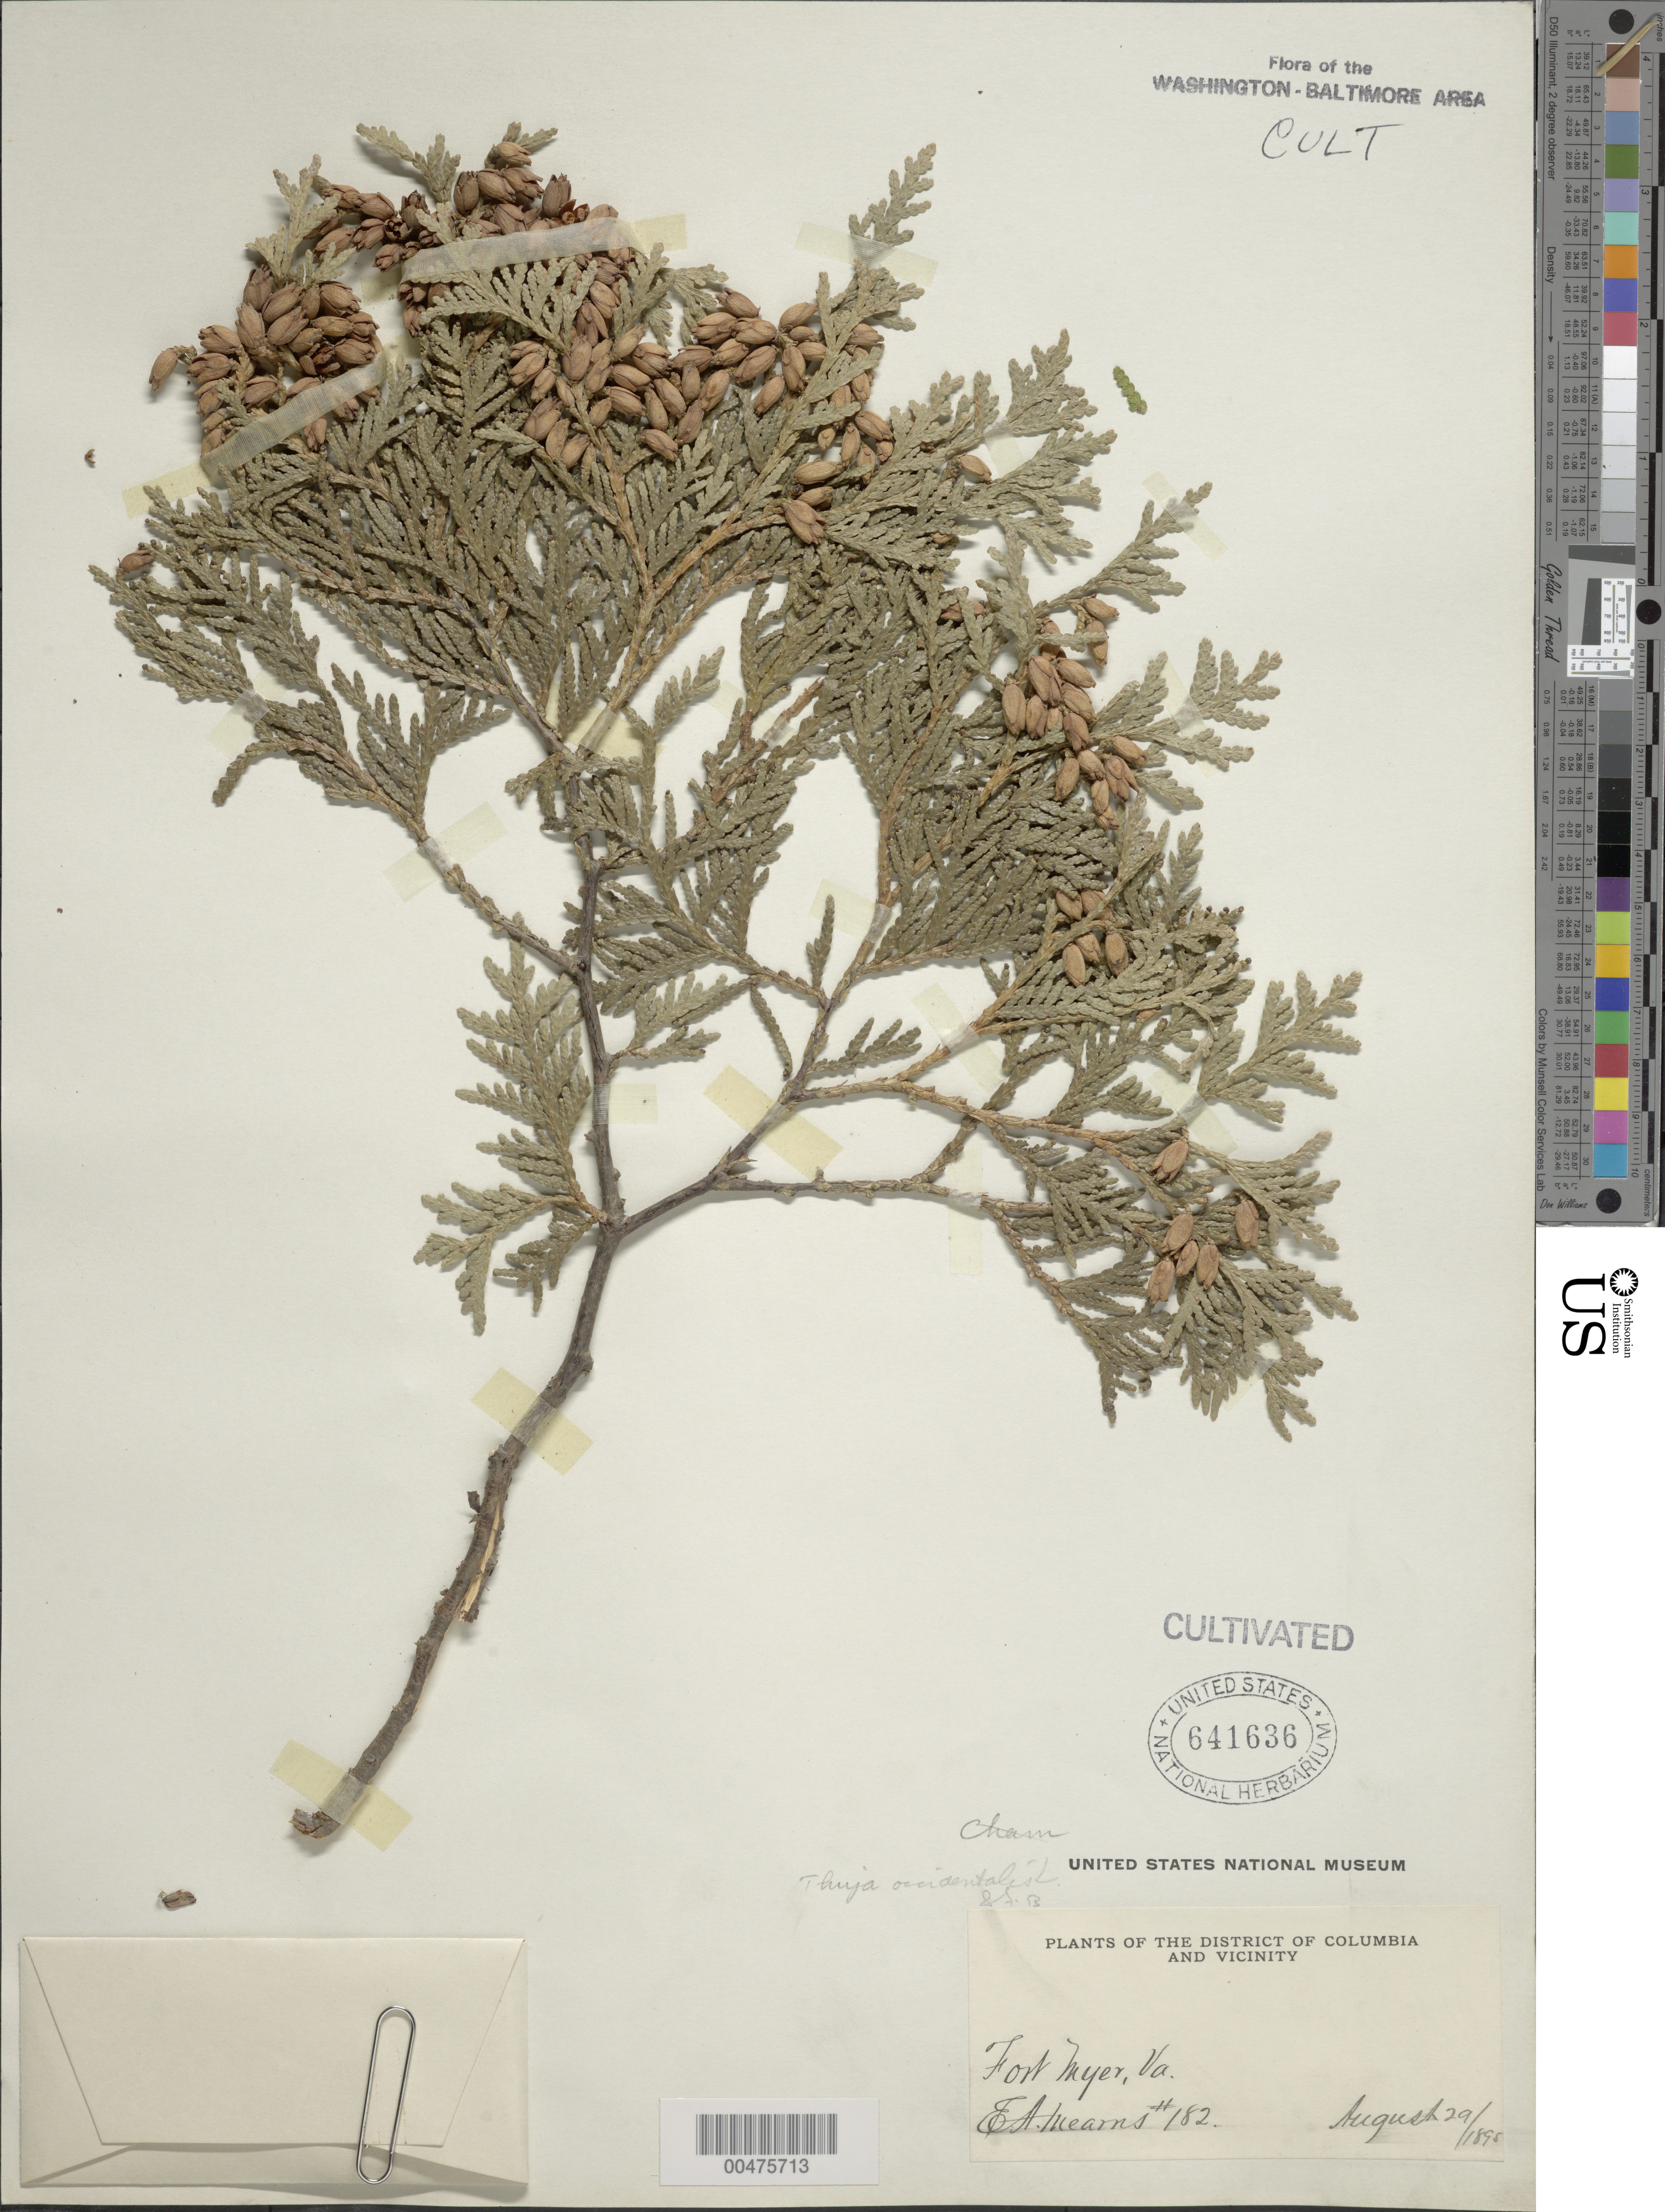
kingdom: Plantae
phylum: Tracheophyta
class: Pinopsida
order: Pinales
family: Cupressaceae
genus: Thuja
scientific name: Thuja occidentalis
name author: L.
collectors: E. A. Mearns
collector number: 182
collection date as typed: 29 Aug 1895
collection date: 1895-08-29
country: United States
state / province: Virginia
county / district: Arlington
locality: Fort Myers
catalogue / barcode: US 641636